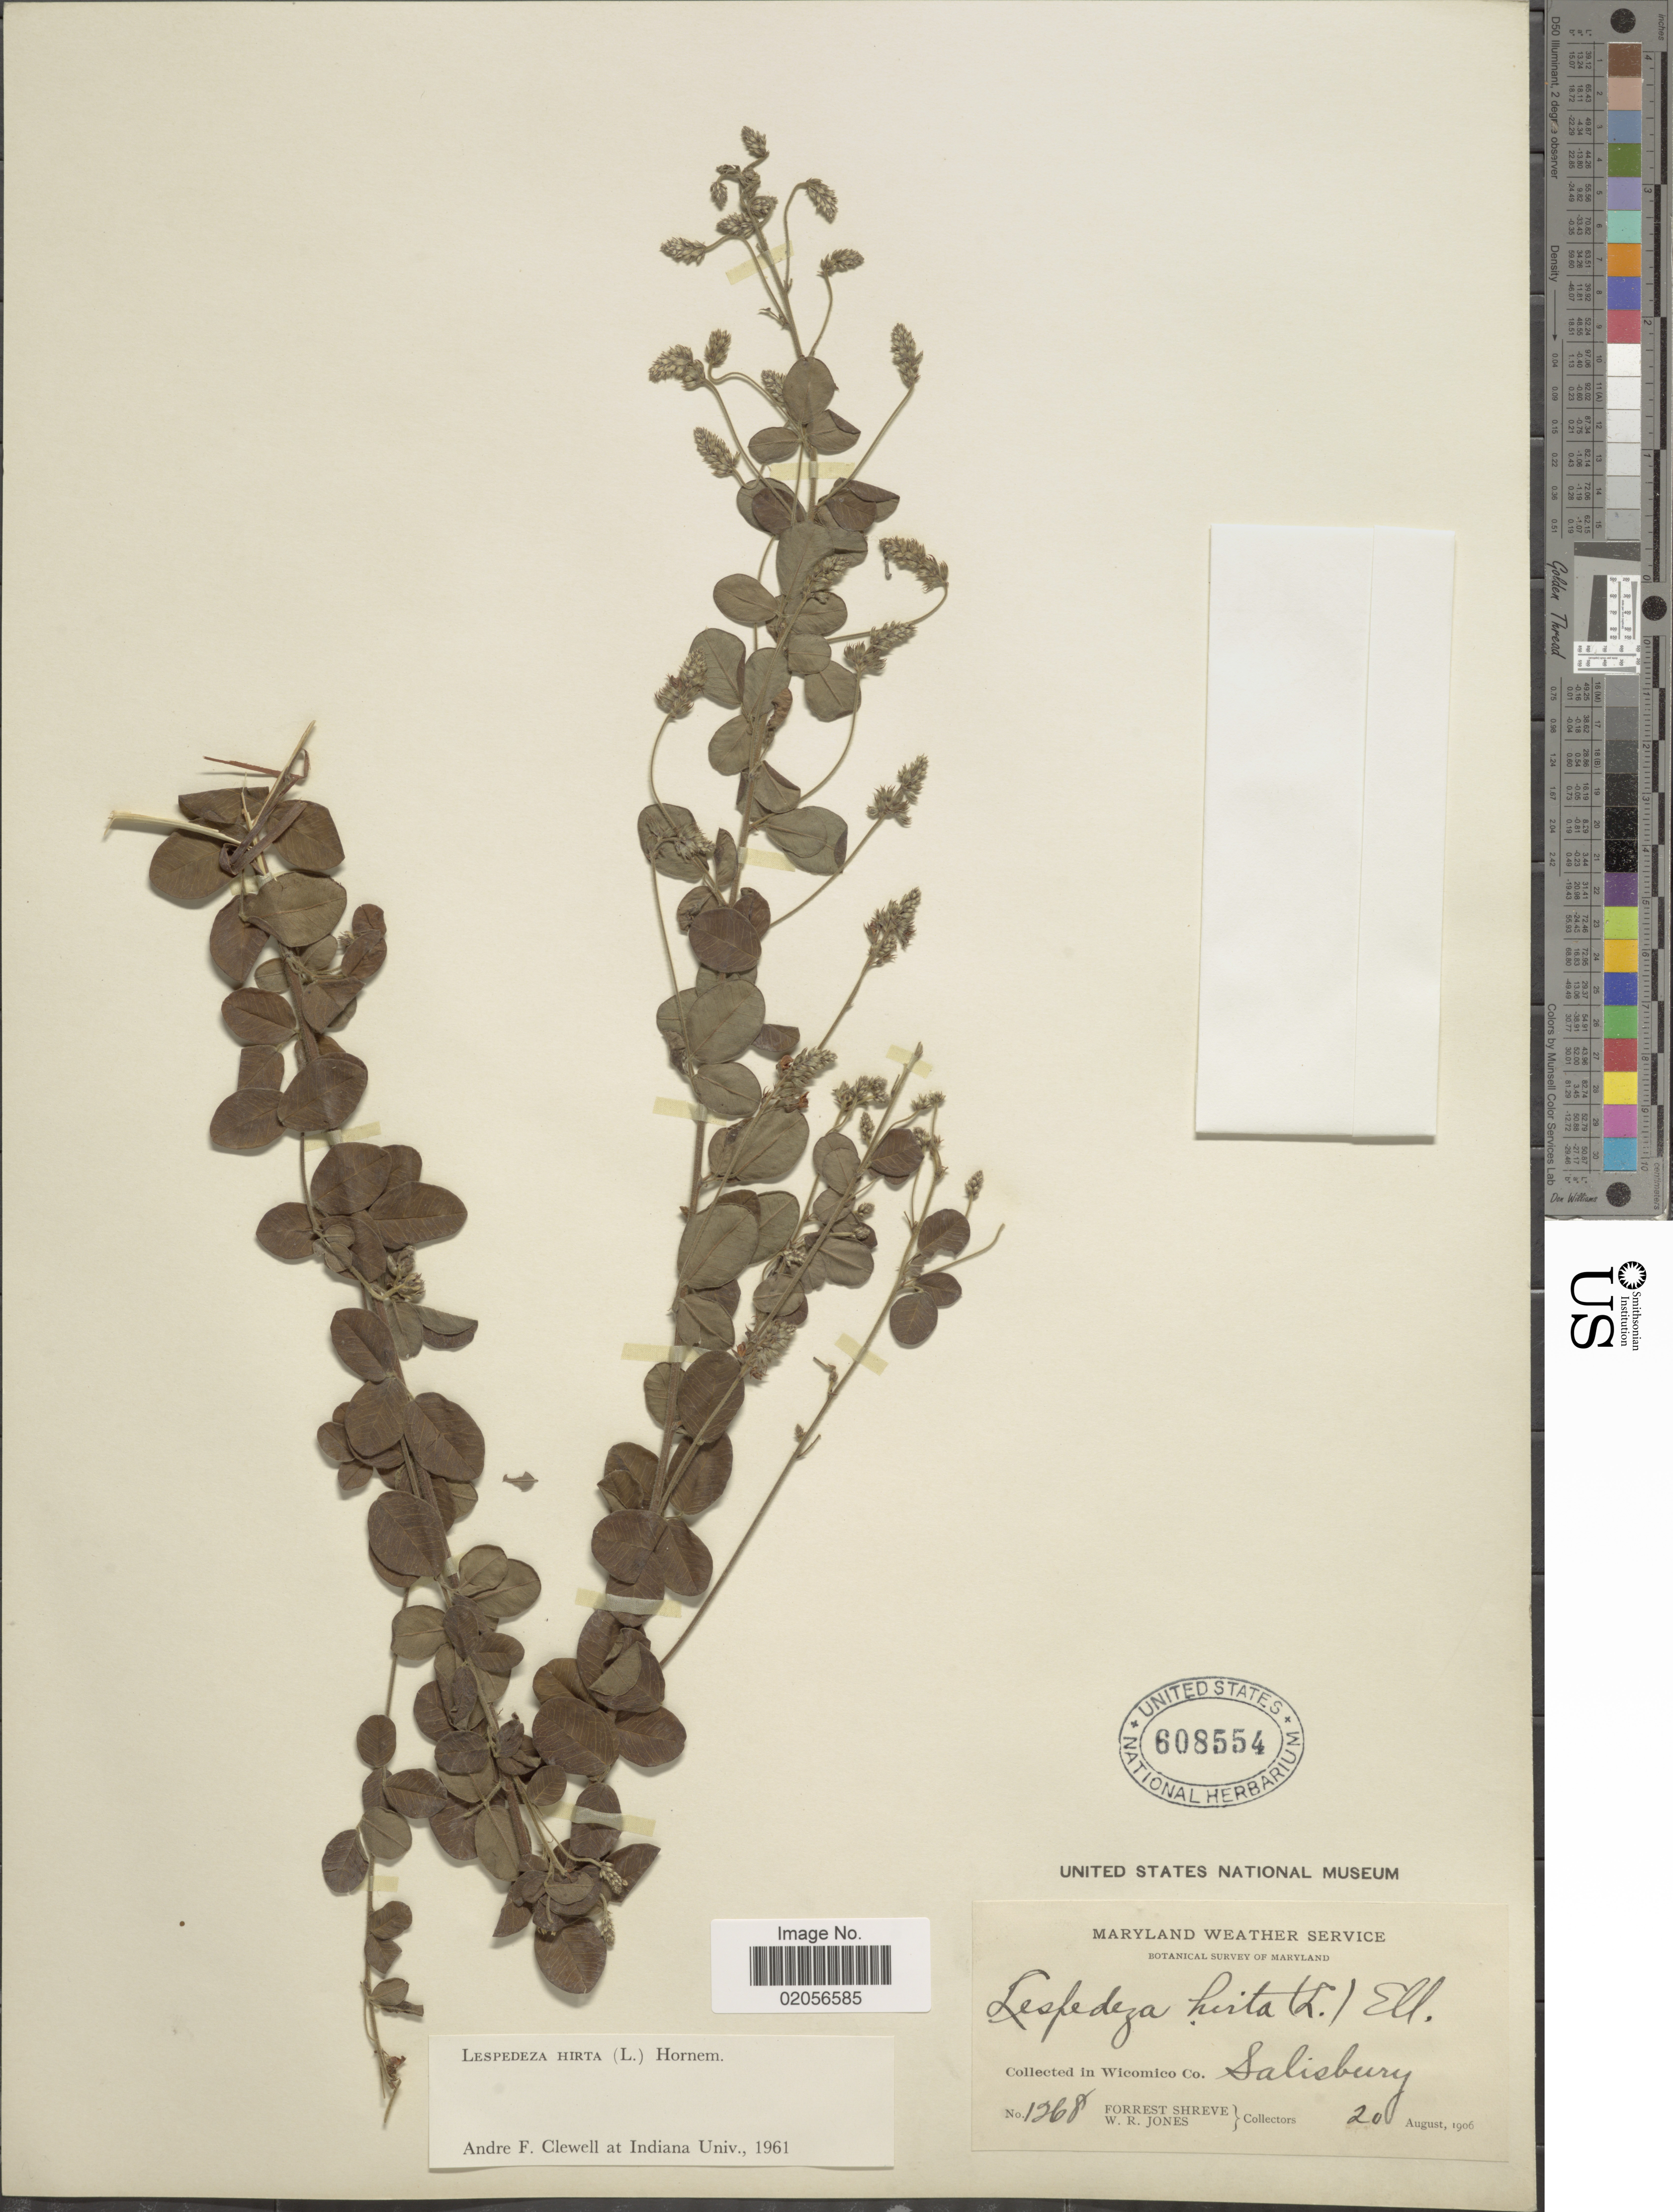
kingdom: Plantae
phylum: Tracheophyta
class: Magnoliopsida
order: Fabales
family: Fabaceae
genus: Lespedeza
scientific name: Lespedeza hirta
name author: (L.) Hornem.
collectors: F. Shreve & W. R. Jones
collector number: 1268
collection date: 1906-08-20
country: United States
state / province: Maryland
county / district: Wicomico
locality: In Wicomico Co. Salisbury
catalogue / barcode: US 608554